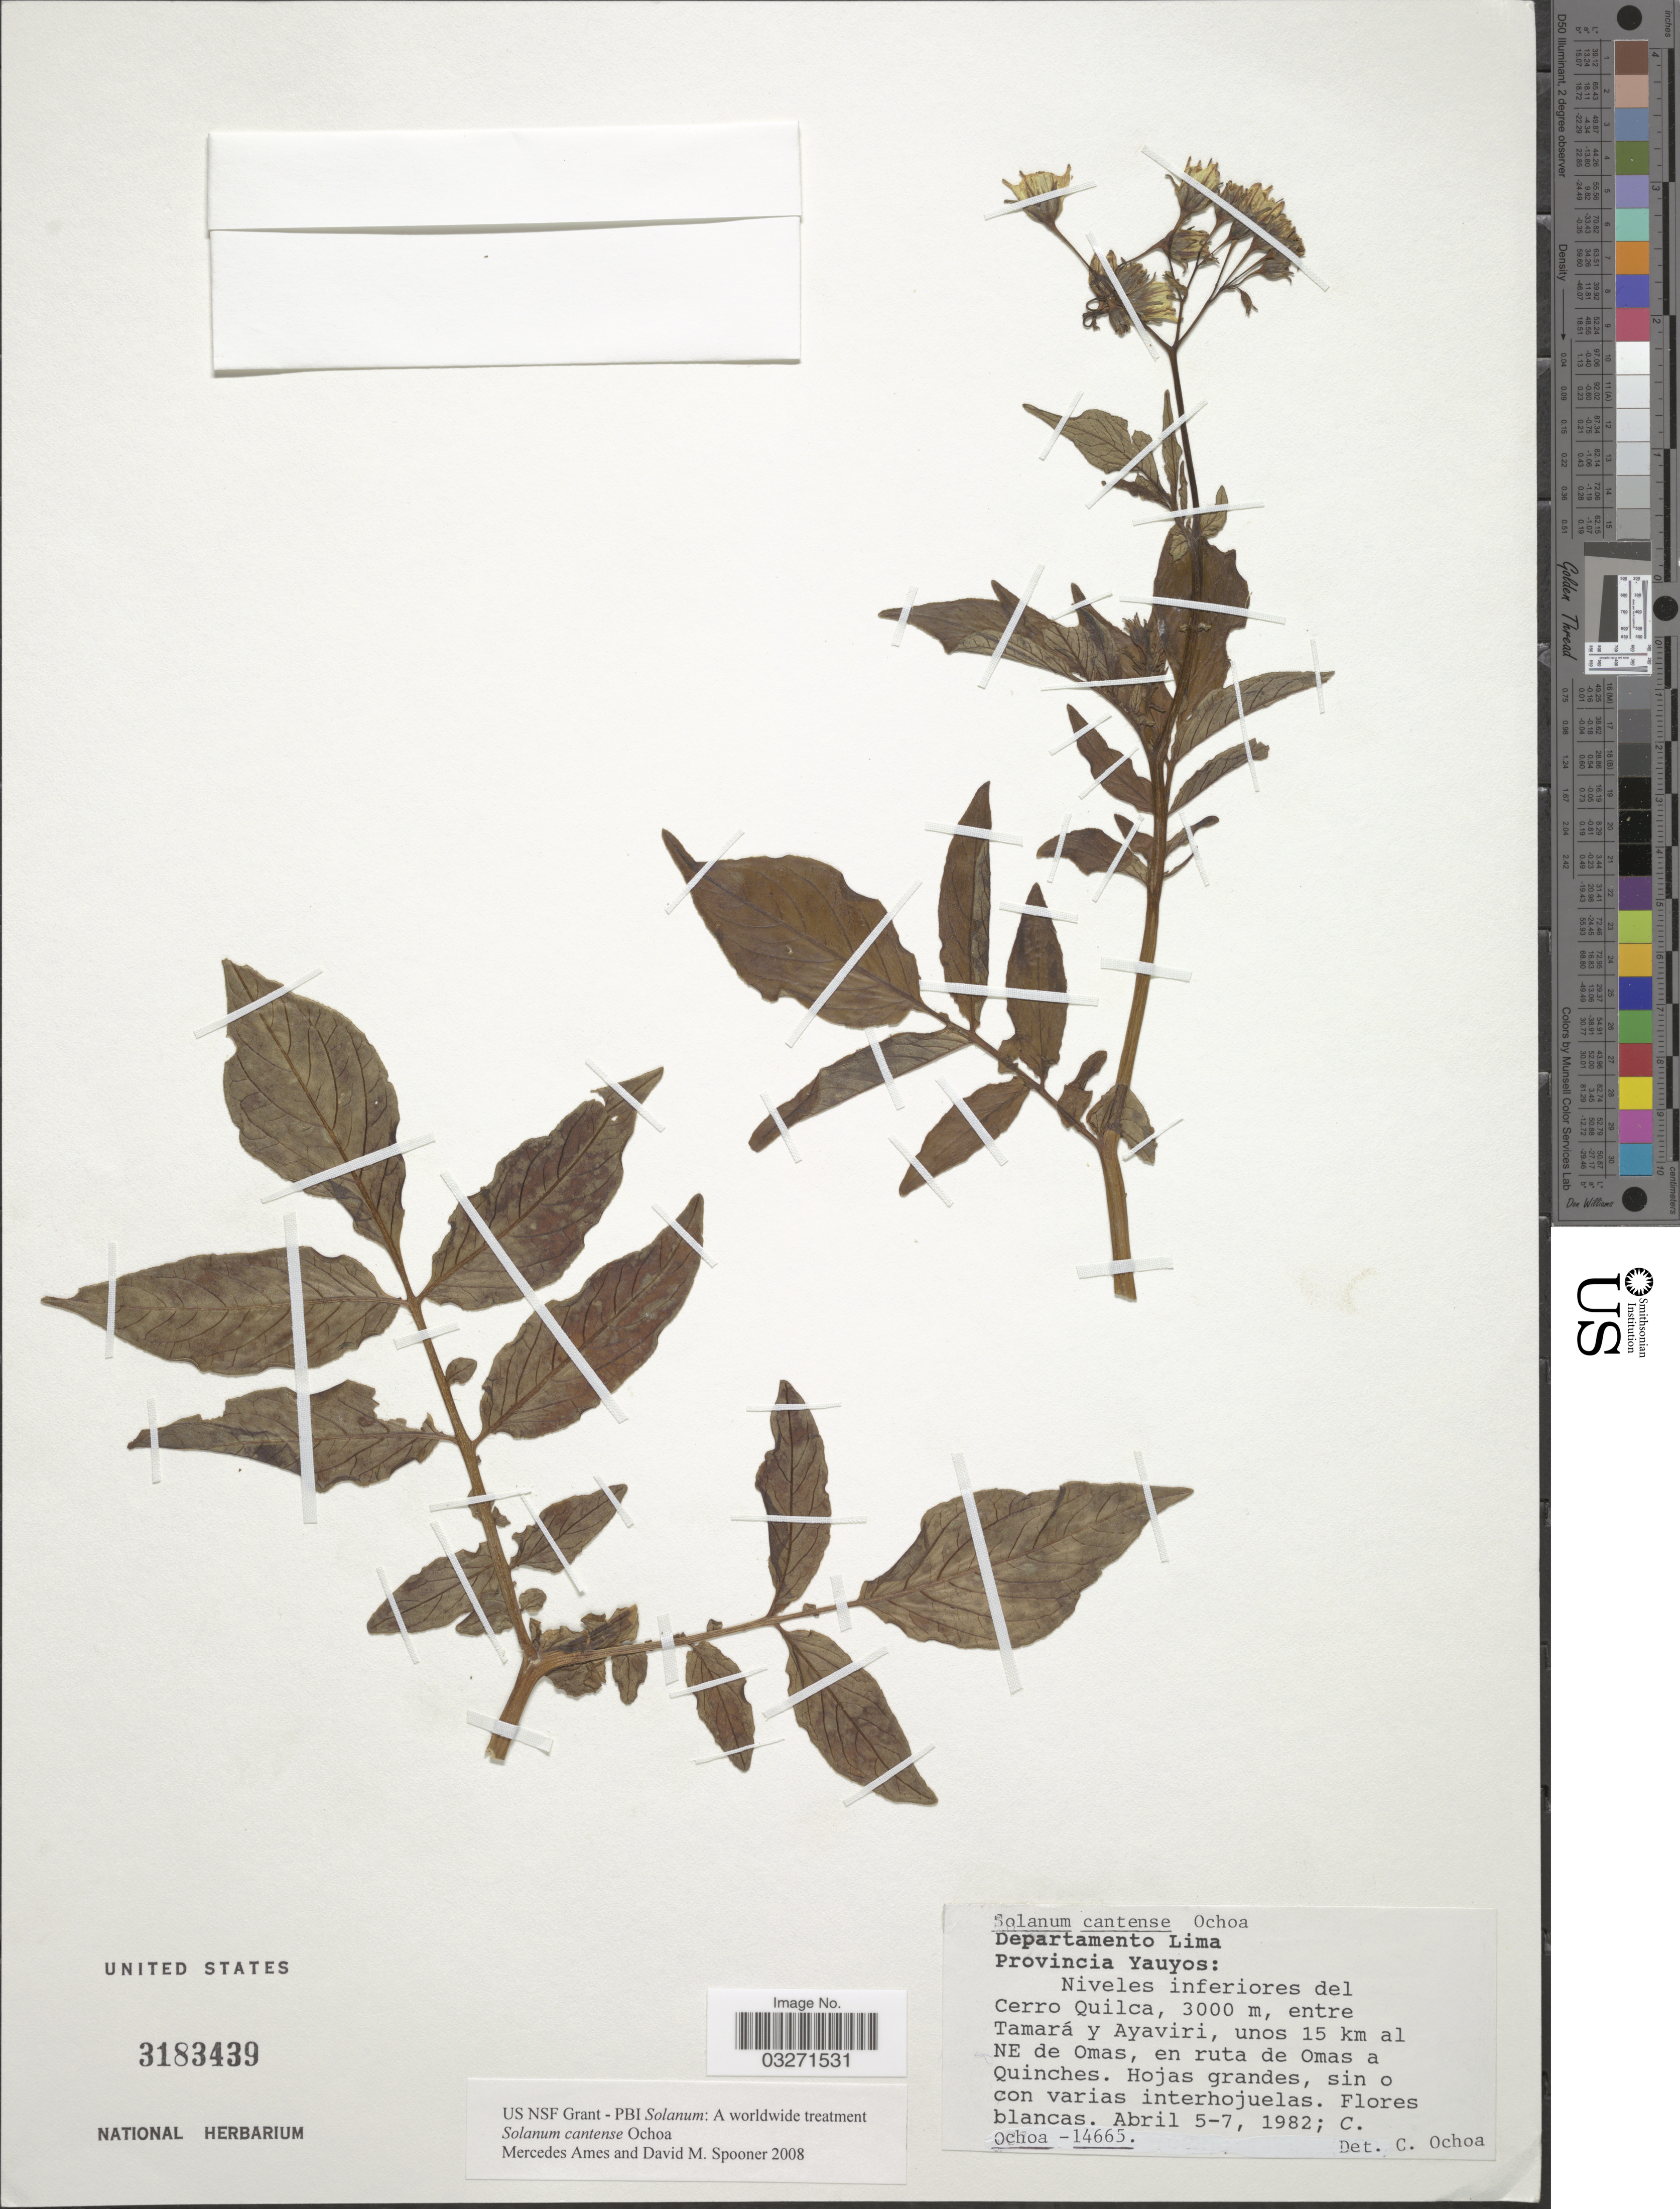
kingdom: Plantae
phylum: Tracheophyta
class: Magnoliopsida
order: Solanales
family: Solanaceae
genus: Solanum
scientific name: Solanum cantense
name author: Ochoa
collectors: -. Ochoa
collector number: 14665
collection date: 1982-04-05/1982-04-07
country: Peru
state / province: Lima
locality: Departamento Lima. Provincia Yauyos: Niveles inferiores del Cerro Quilca, entre Tamará y Ayaviri, unos 15 km al NE de Omas, en ruta de Omas a Quinches.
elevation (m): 3000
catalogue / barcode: US 3183439